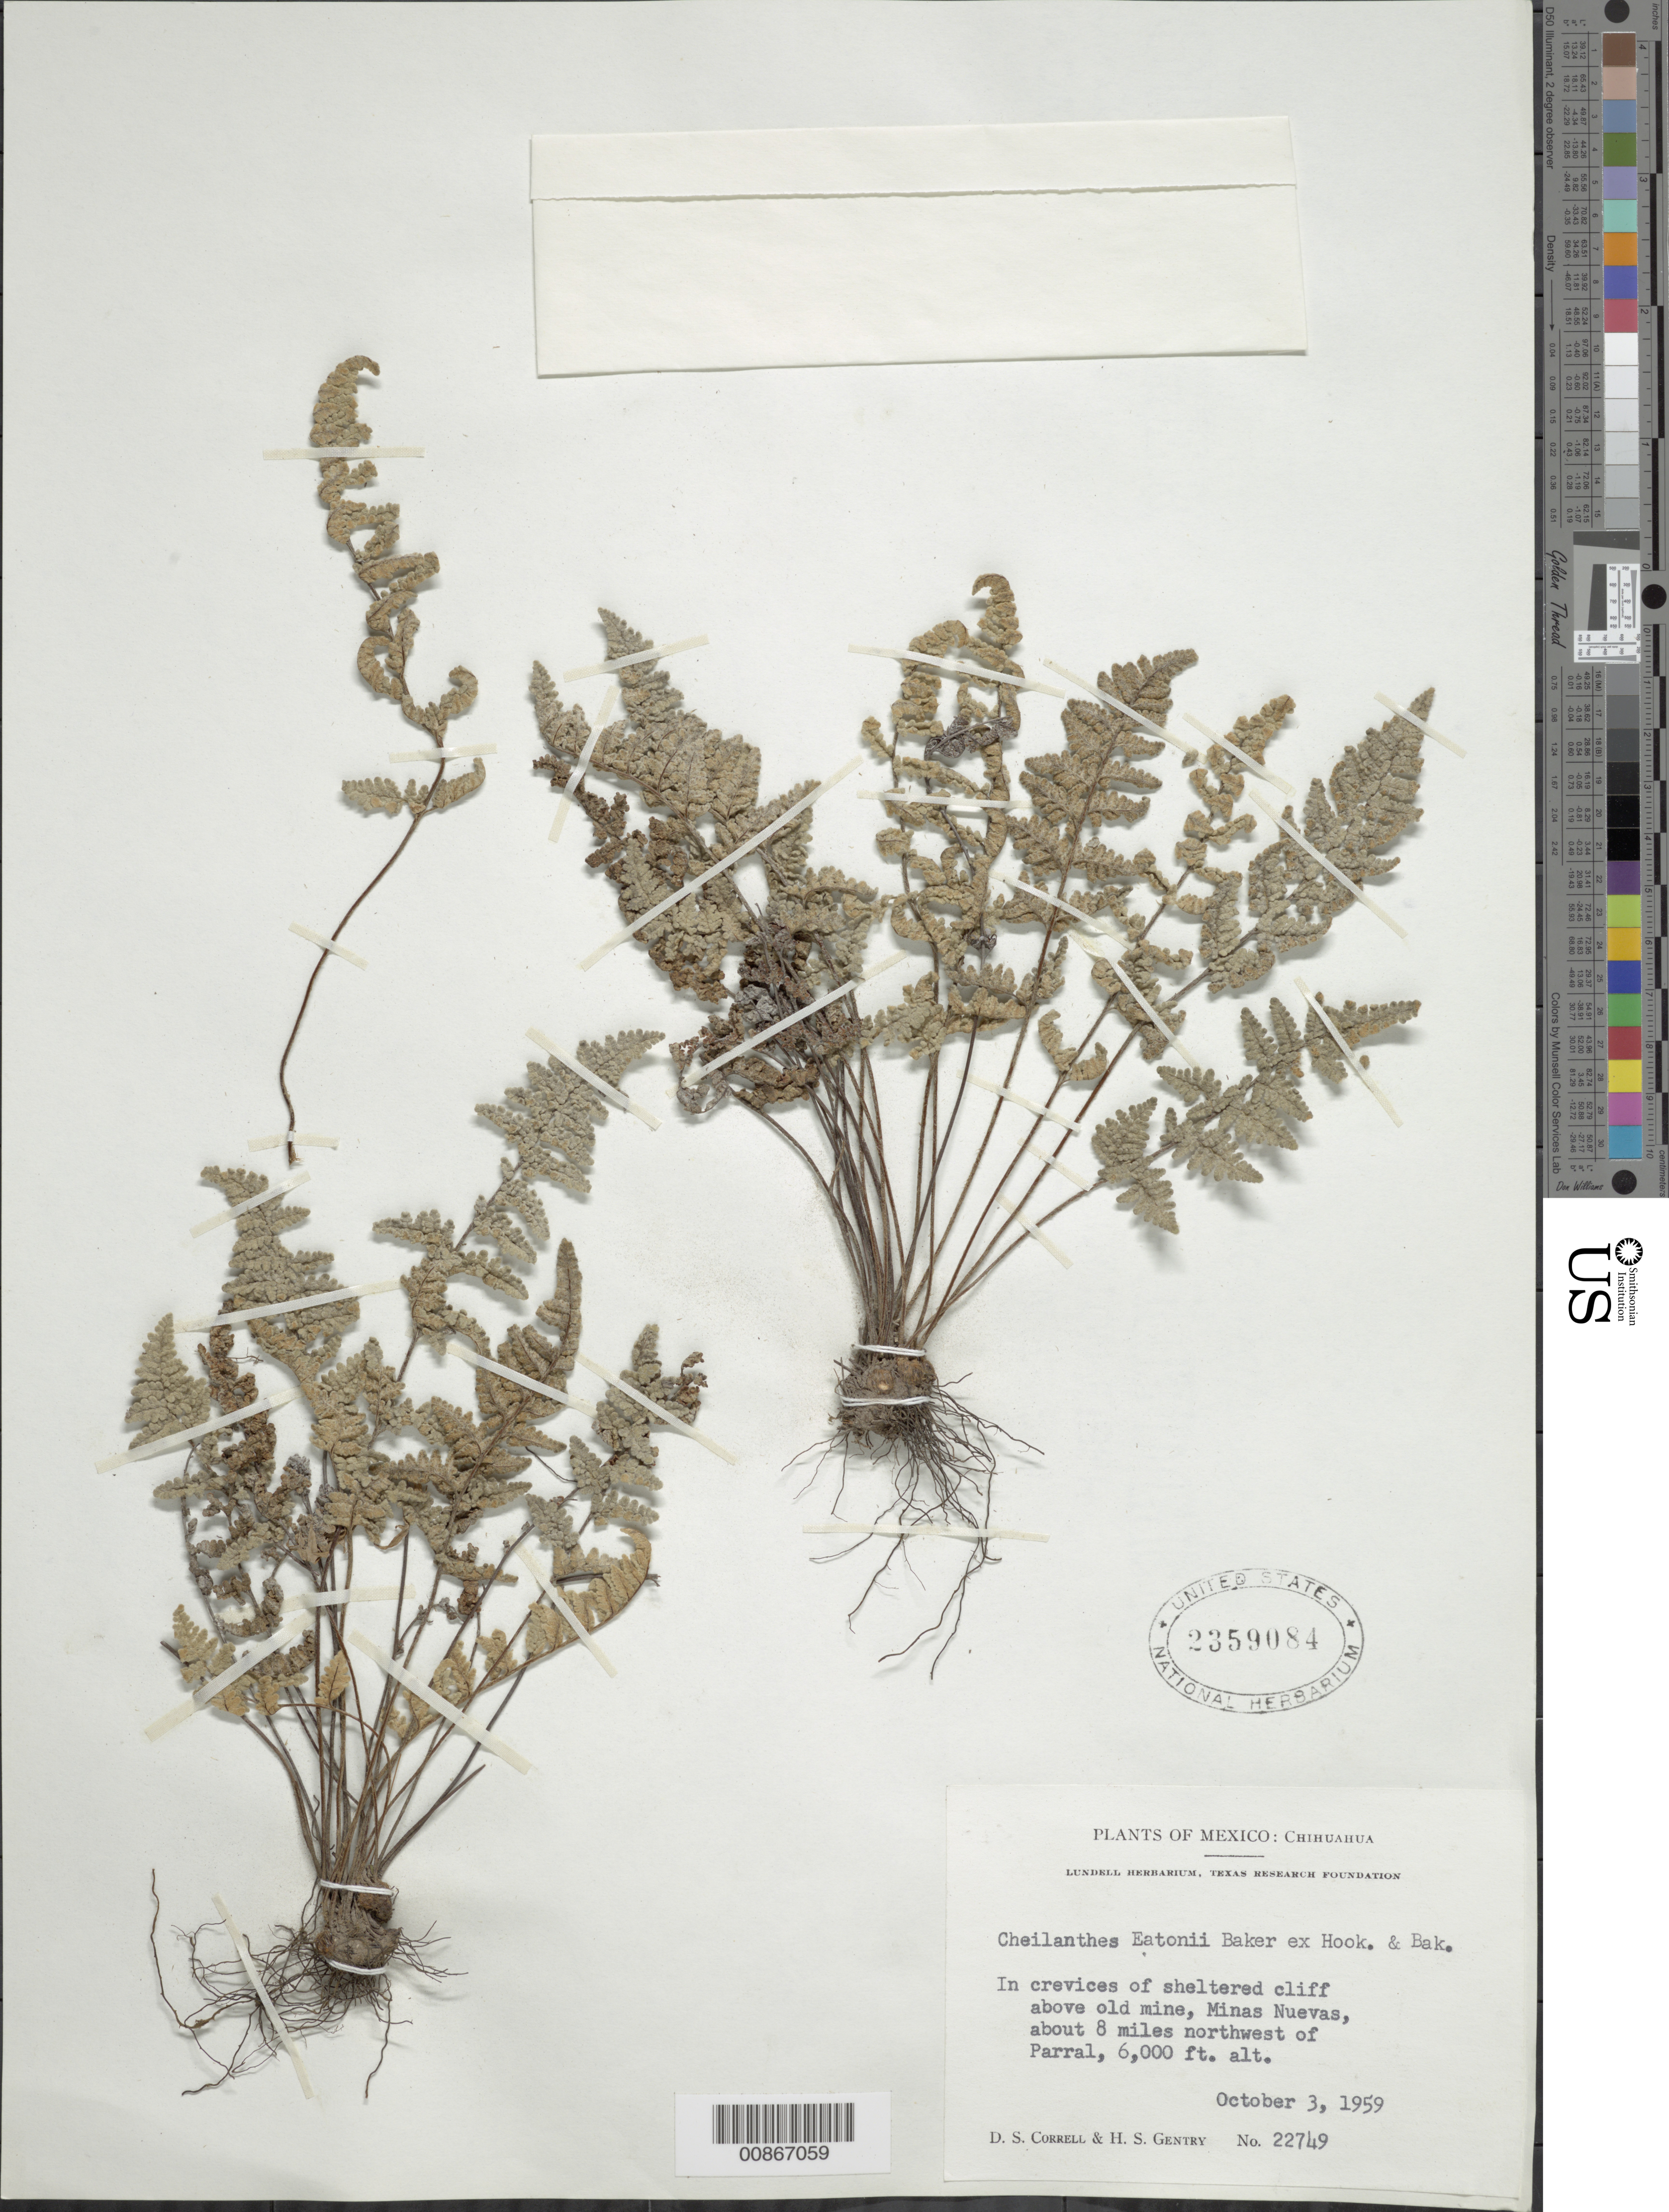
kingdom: Plantae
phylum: Tracheophyta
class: Polypodiopsida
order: Polypodiales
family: Pteridaceae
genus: Myriopteris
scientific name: Myriopteris rufa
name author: Fée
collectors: D. S. Correll & H. S. Gentry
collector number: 22749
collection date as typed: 03 Oct 1959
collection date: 1959-10-03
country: Mexico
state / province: Chihuahua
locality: Above old mine, Minas Nuevas, about 8 miles northwest of Parral.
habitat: In crevices of sheltered cliff.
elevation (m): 1829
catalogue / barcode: US 2359084